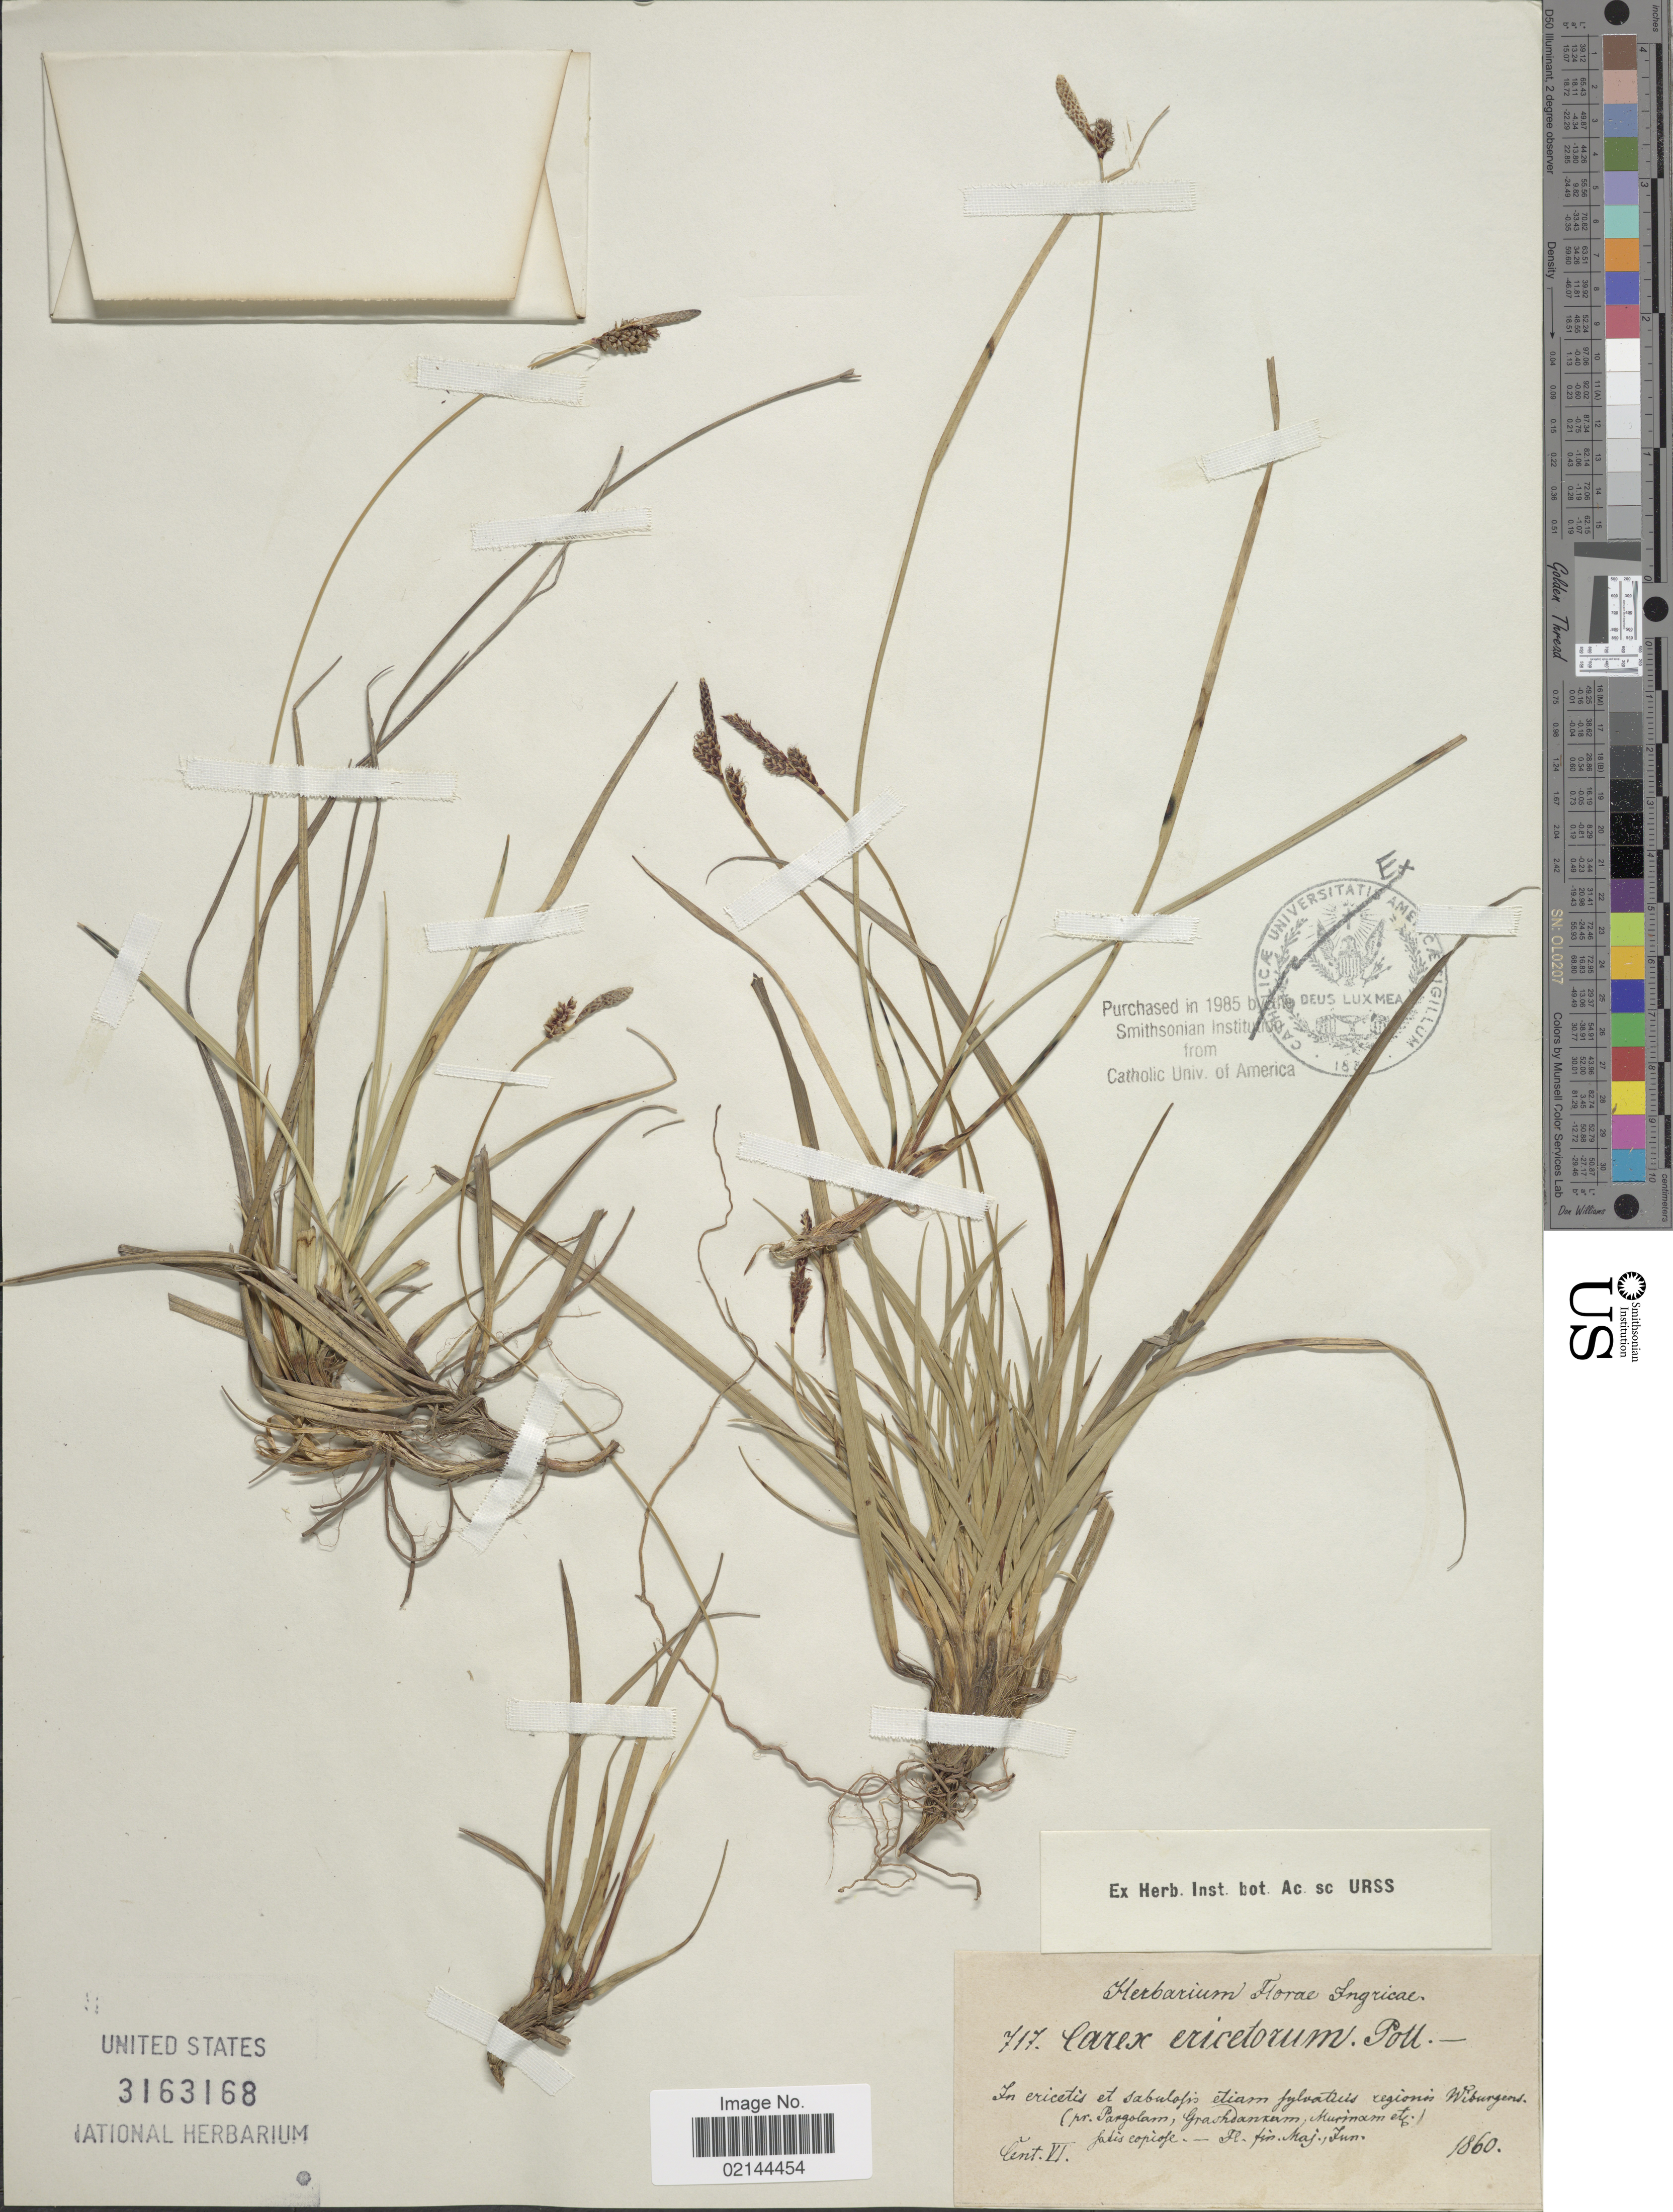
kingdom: Plantae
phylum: Tracheophyta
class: Liliopsida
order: Poales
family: Cyperaceae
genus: Carex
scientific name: Carex ericetorum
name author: Pollich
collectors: Herbarium Florae Ingricae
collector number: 717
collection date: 1860-05/1860-06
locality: Ingricae. In ericetes et sabulojis etiam fylvaticis regionis Wiburgens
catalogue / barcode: US 3163168